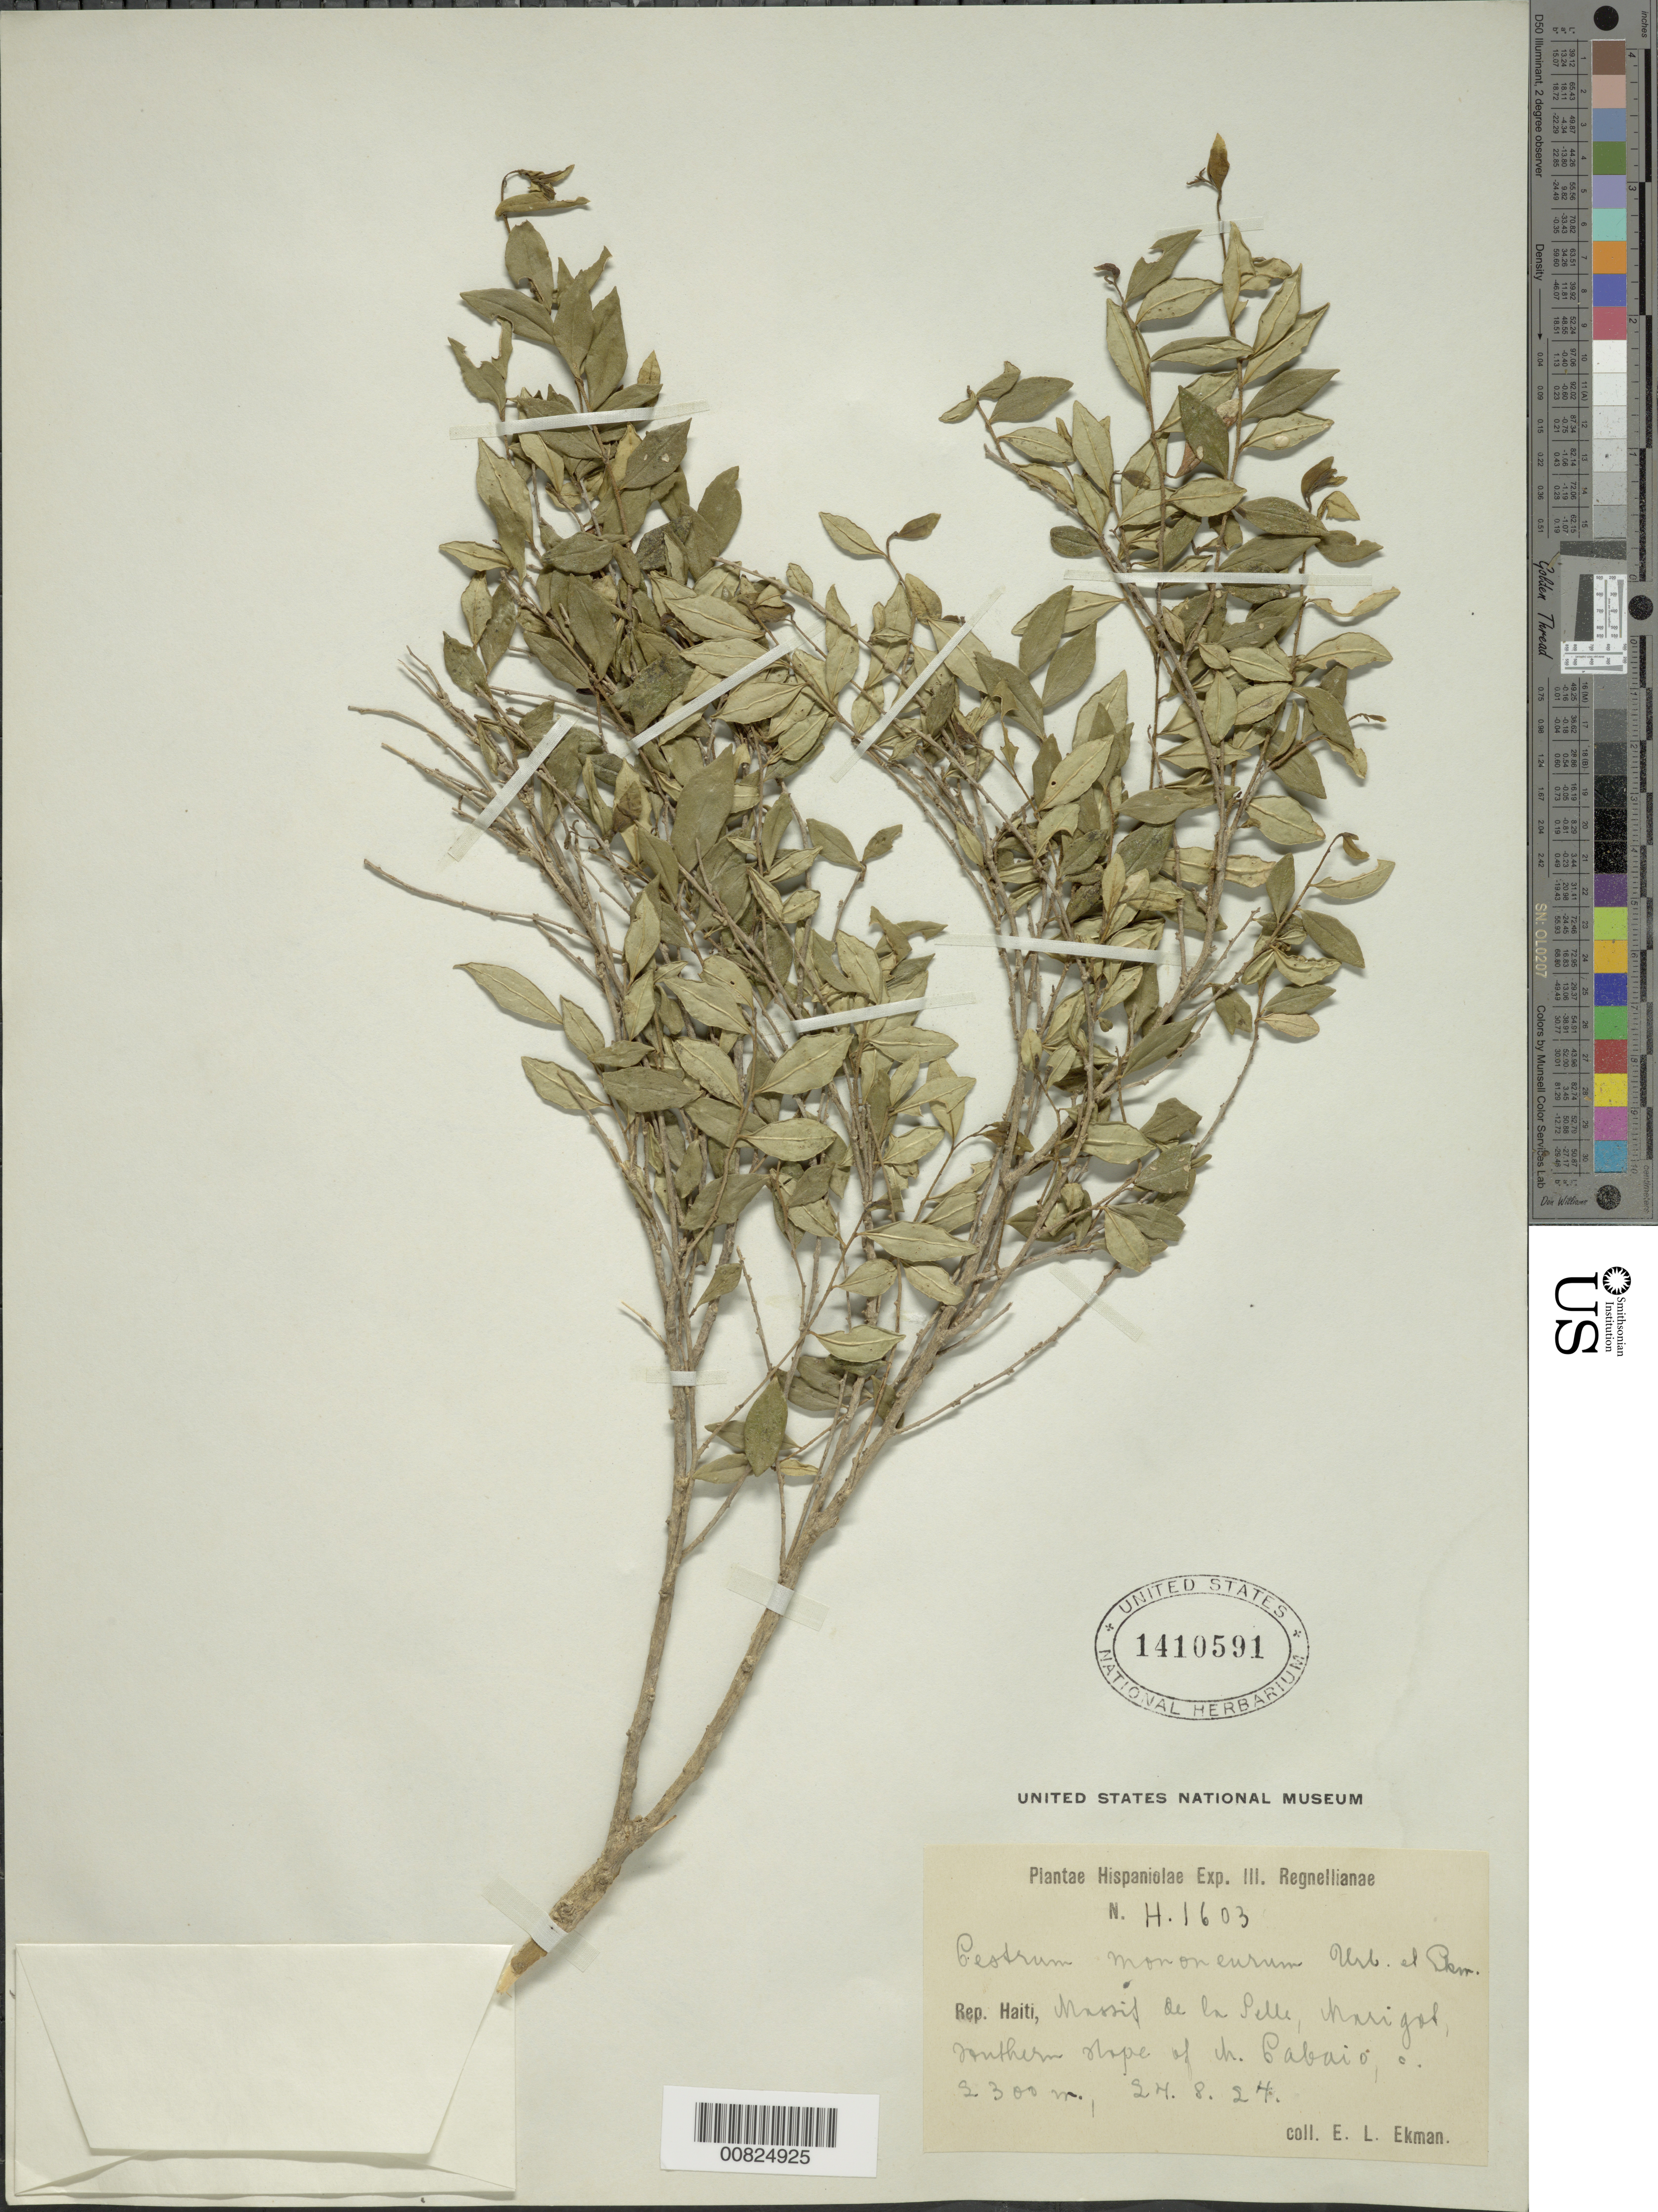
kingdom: Plantae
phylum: Tracheophyta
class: Magnoliopsida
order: Solanales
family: Solanaceae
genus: Cestrum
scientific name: Cestrum mononeurum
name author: Urb. & Ekman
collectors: E. L. Ekman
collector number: H 1603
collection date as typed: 24 Aug 1924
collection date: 1924-08-24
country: Haiti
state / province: Sud-Est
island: Hispaniola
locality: Marigot, Massif de la Selle, northern slope of M. Cabaio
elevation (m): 2300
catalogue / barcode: US 1410591